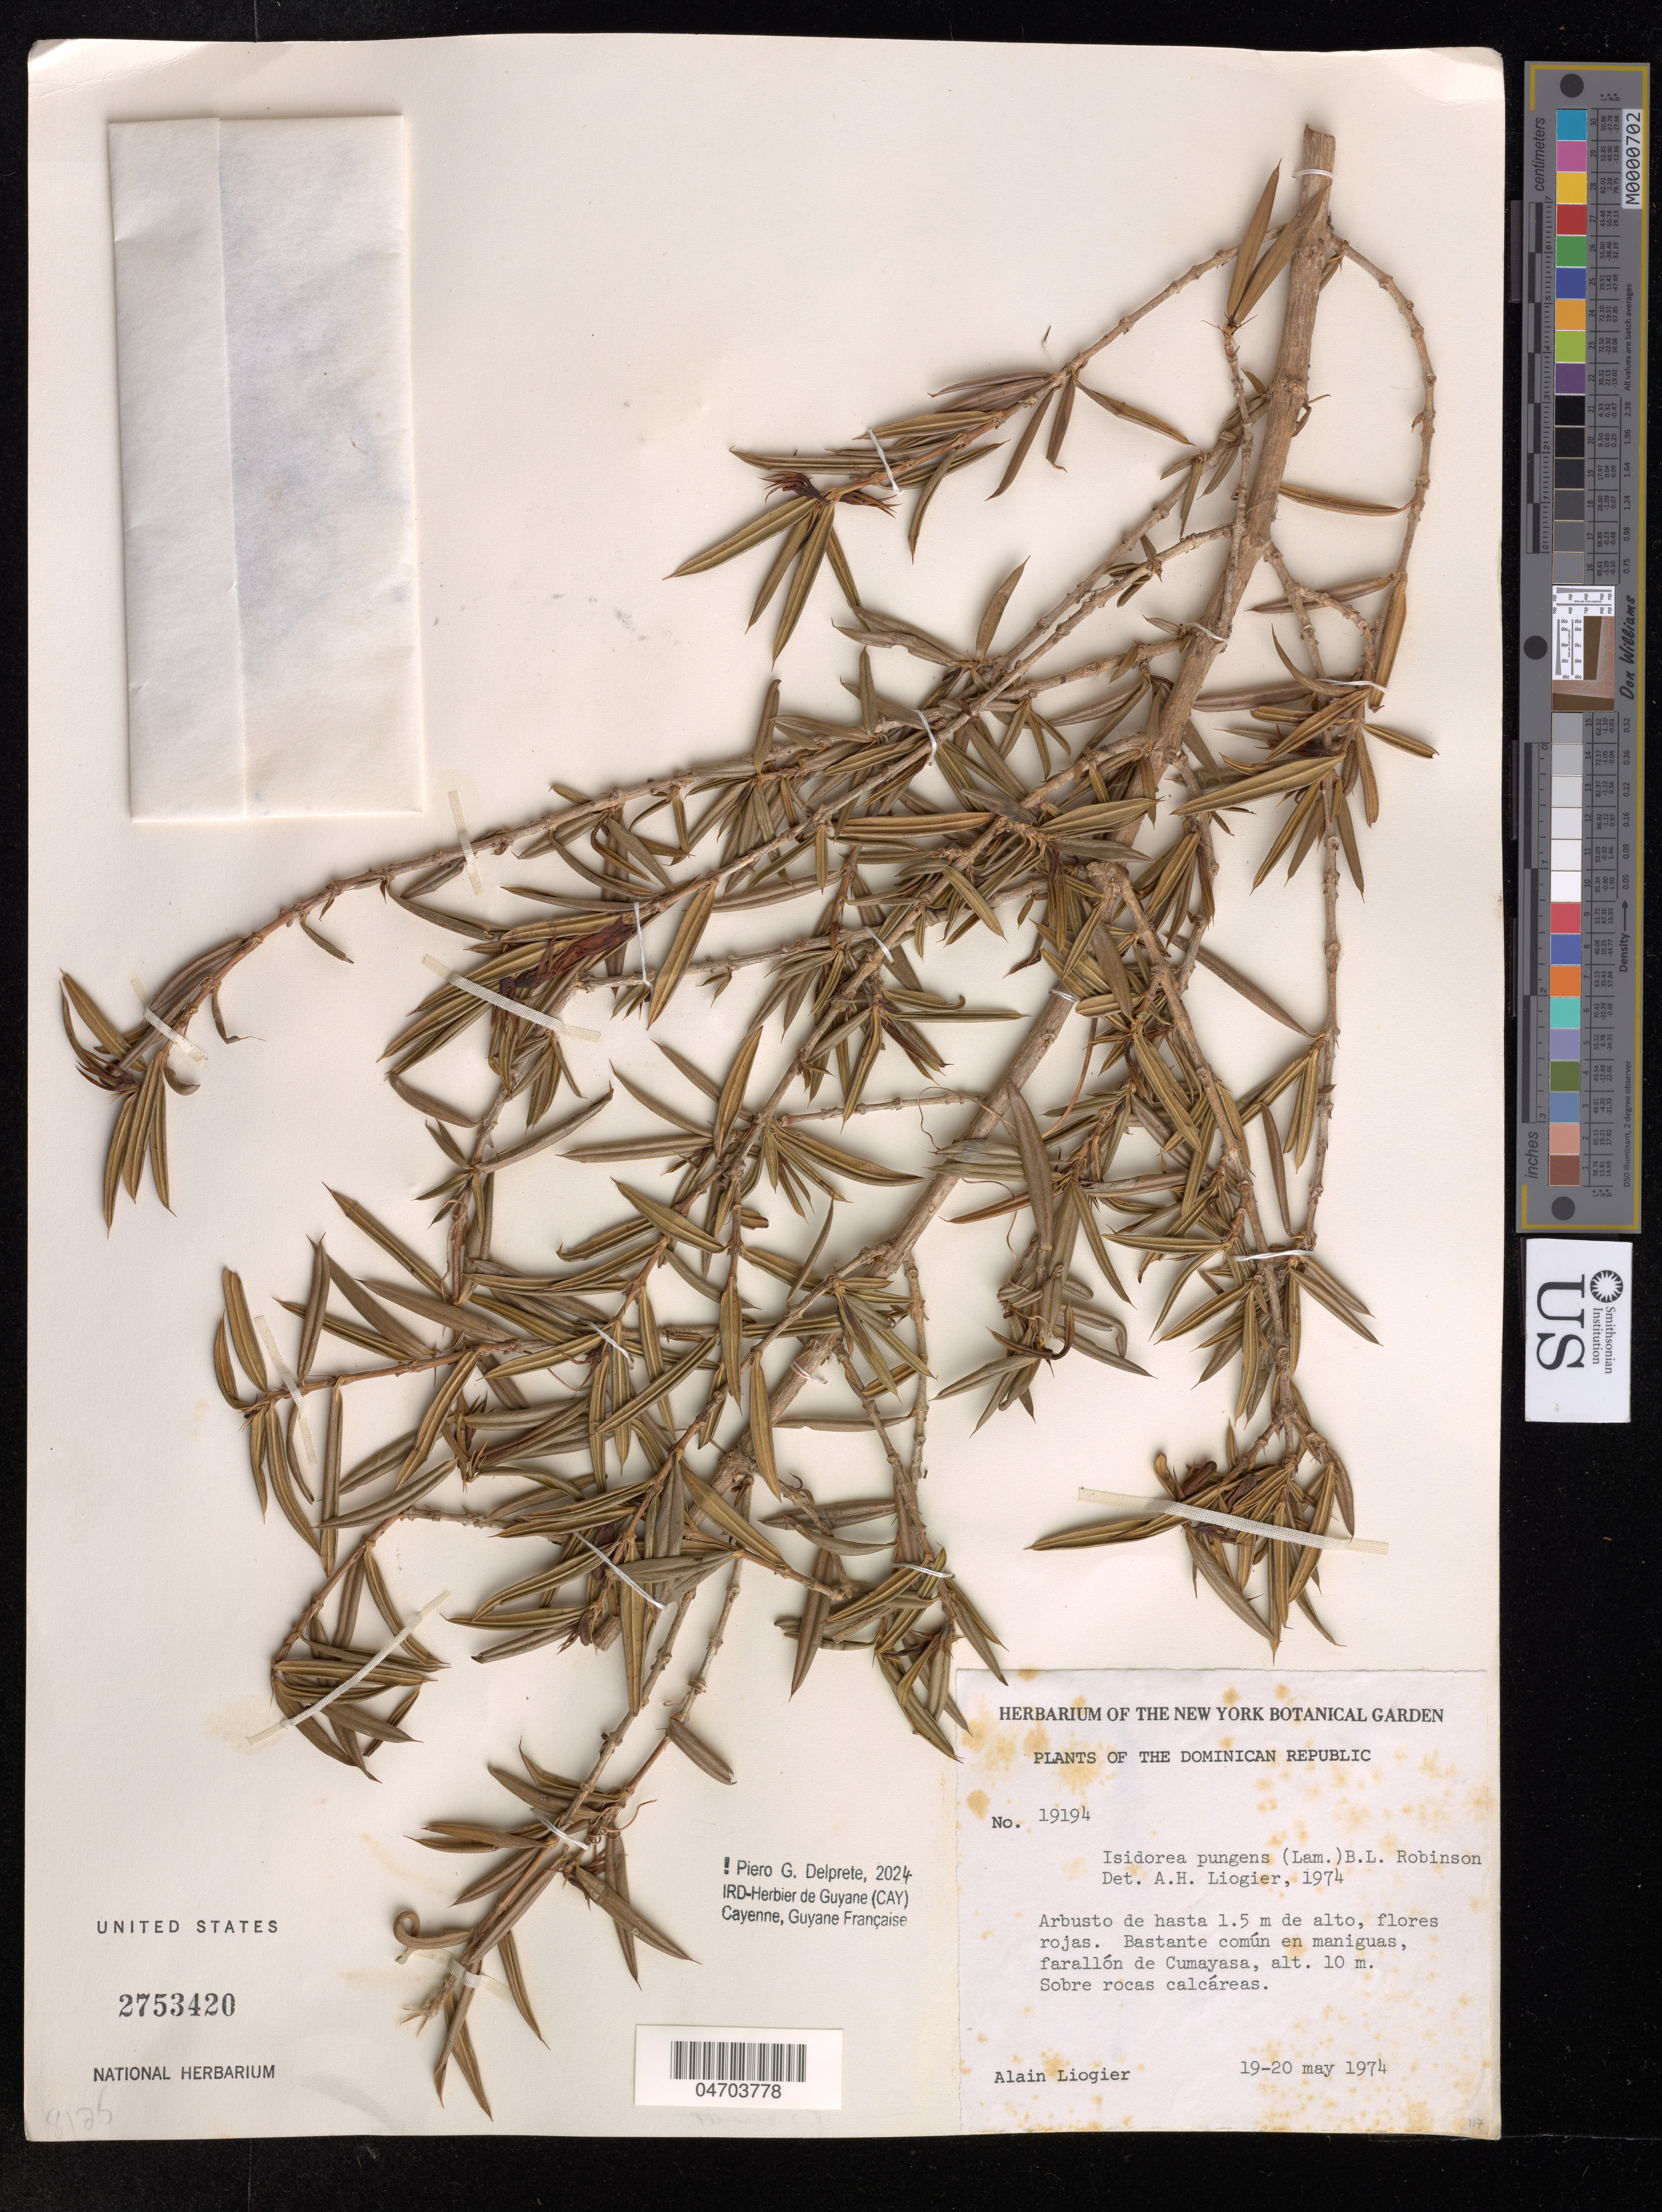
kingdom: Plantae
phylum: Tracheophyta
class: Magnoliopsida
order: Gentianales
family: Rubiaceae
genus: Isidorea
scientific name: Isidorea pungens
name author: (Lam.) B.L. Rob.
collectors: A. Liogier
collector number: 19194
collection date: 1974-05-19/1974-05-20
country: Dominican Republic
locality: Arbusto de hasta 1.5 m dw alto, flores rojas, Bastante común en maniguas, farallón de Cumayasa.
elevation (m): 10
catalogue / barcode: US 2753420